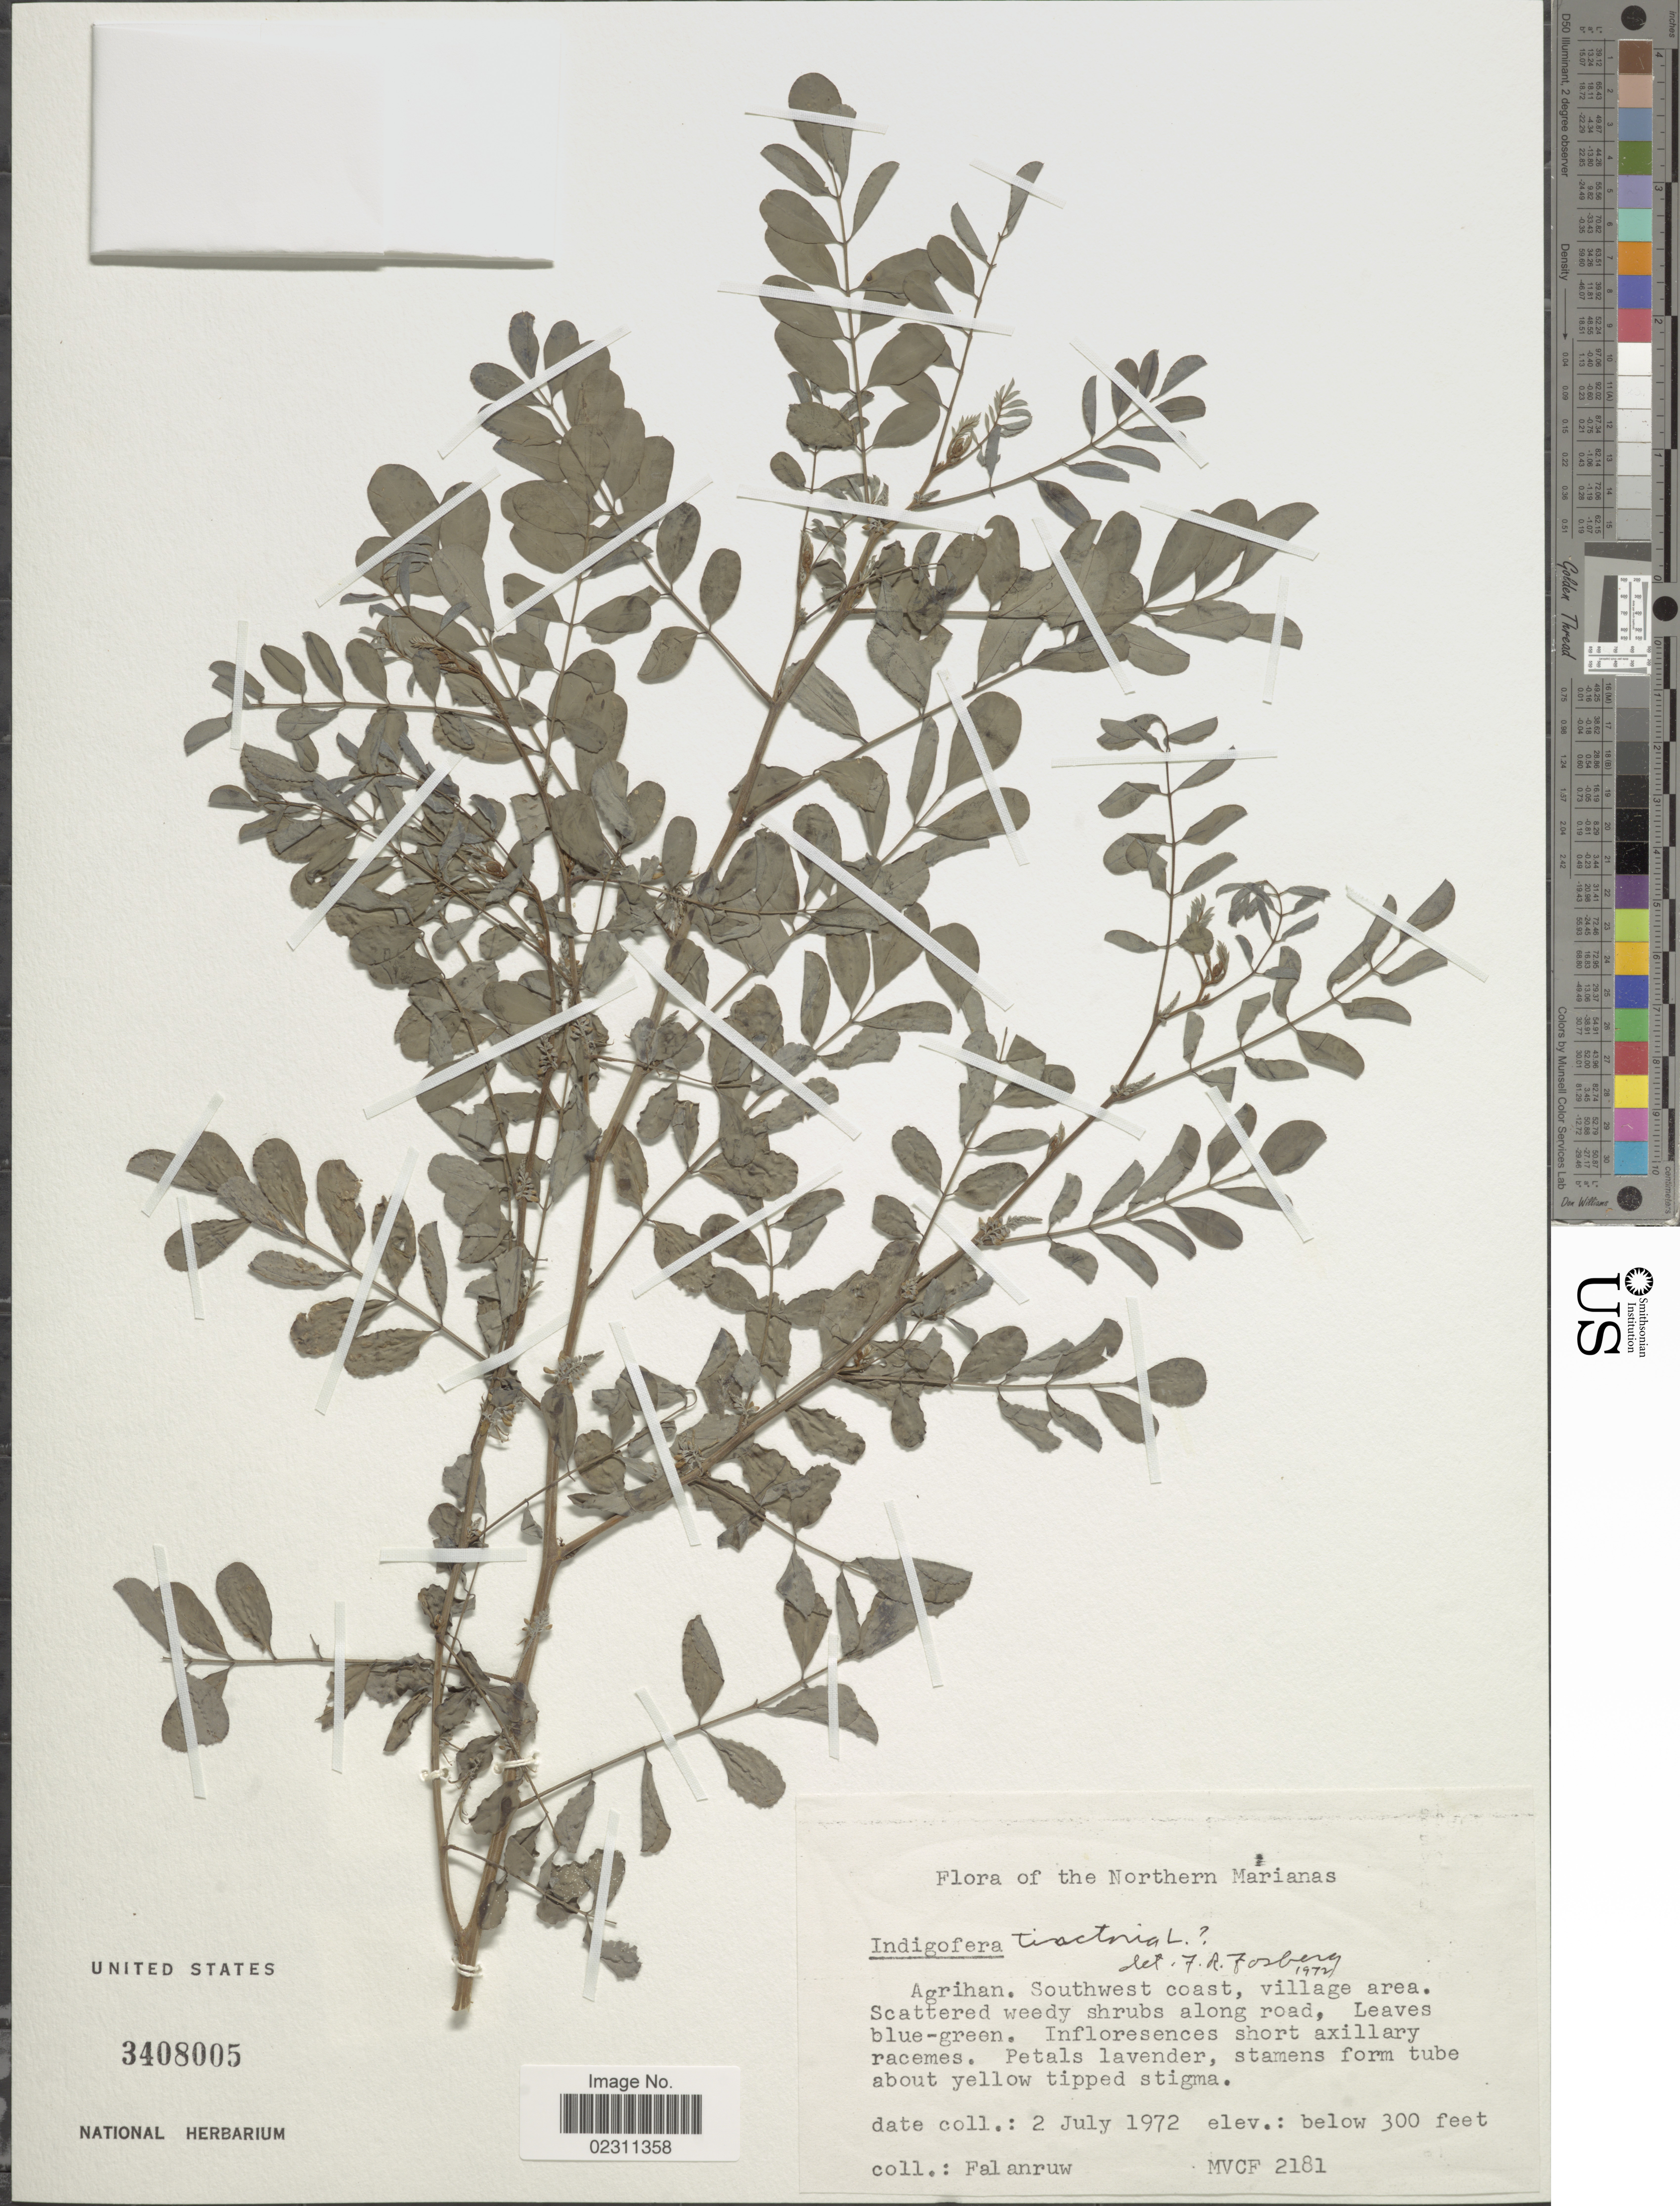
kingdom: Plantae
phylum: Tracheophyta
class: Magnoliopsida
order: Fabales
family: Fabaceae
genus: Indigofera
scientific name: Indigofera suffruticosa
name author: Mill.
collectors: Falanruw, --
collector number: MVCF2181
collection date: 1972-07-02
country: Northern Mariana Islands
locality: Agrihan. Southwest coast, village area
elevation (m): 91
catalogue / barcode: US 3408005